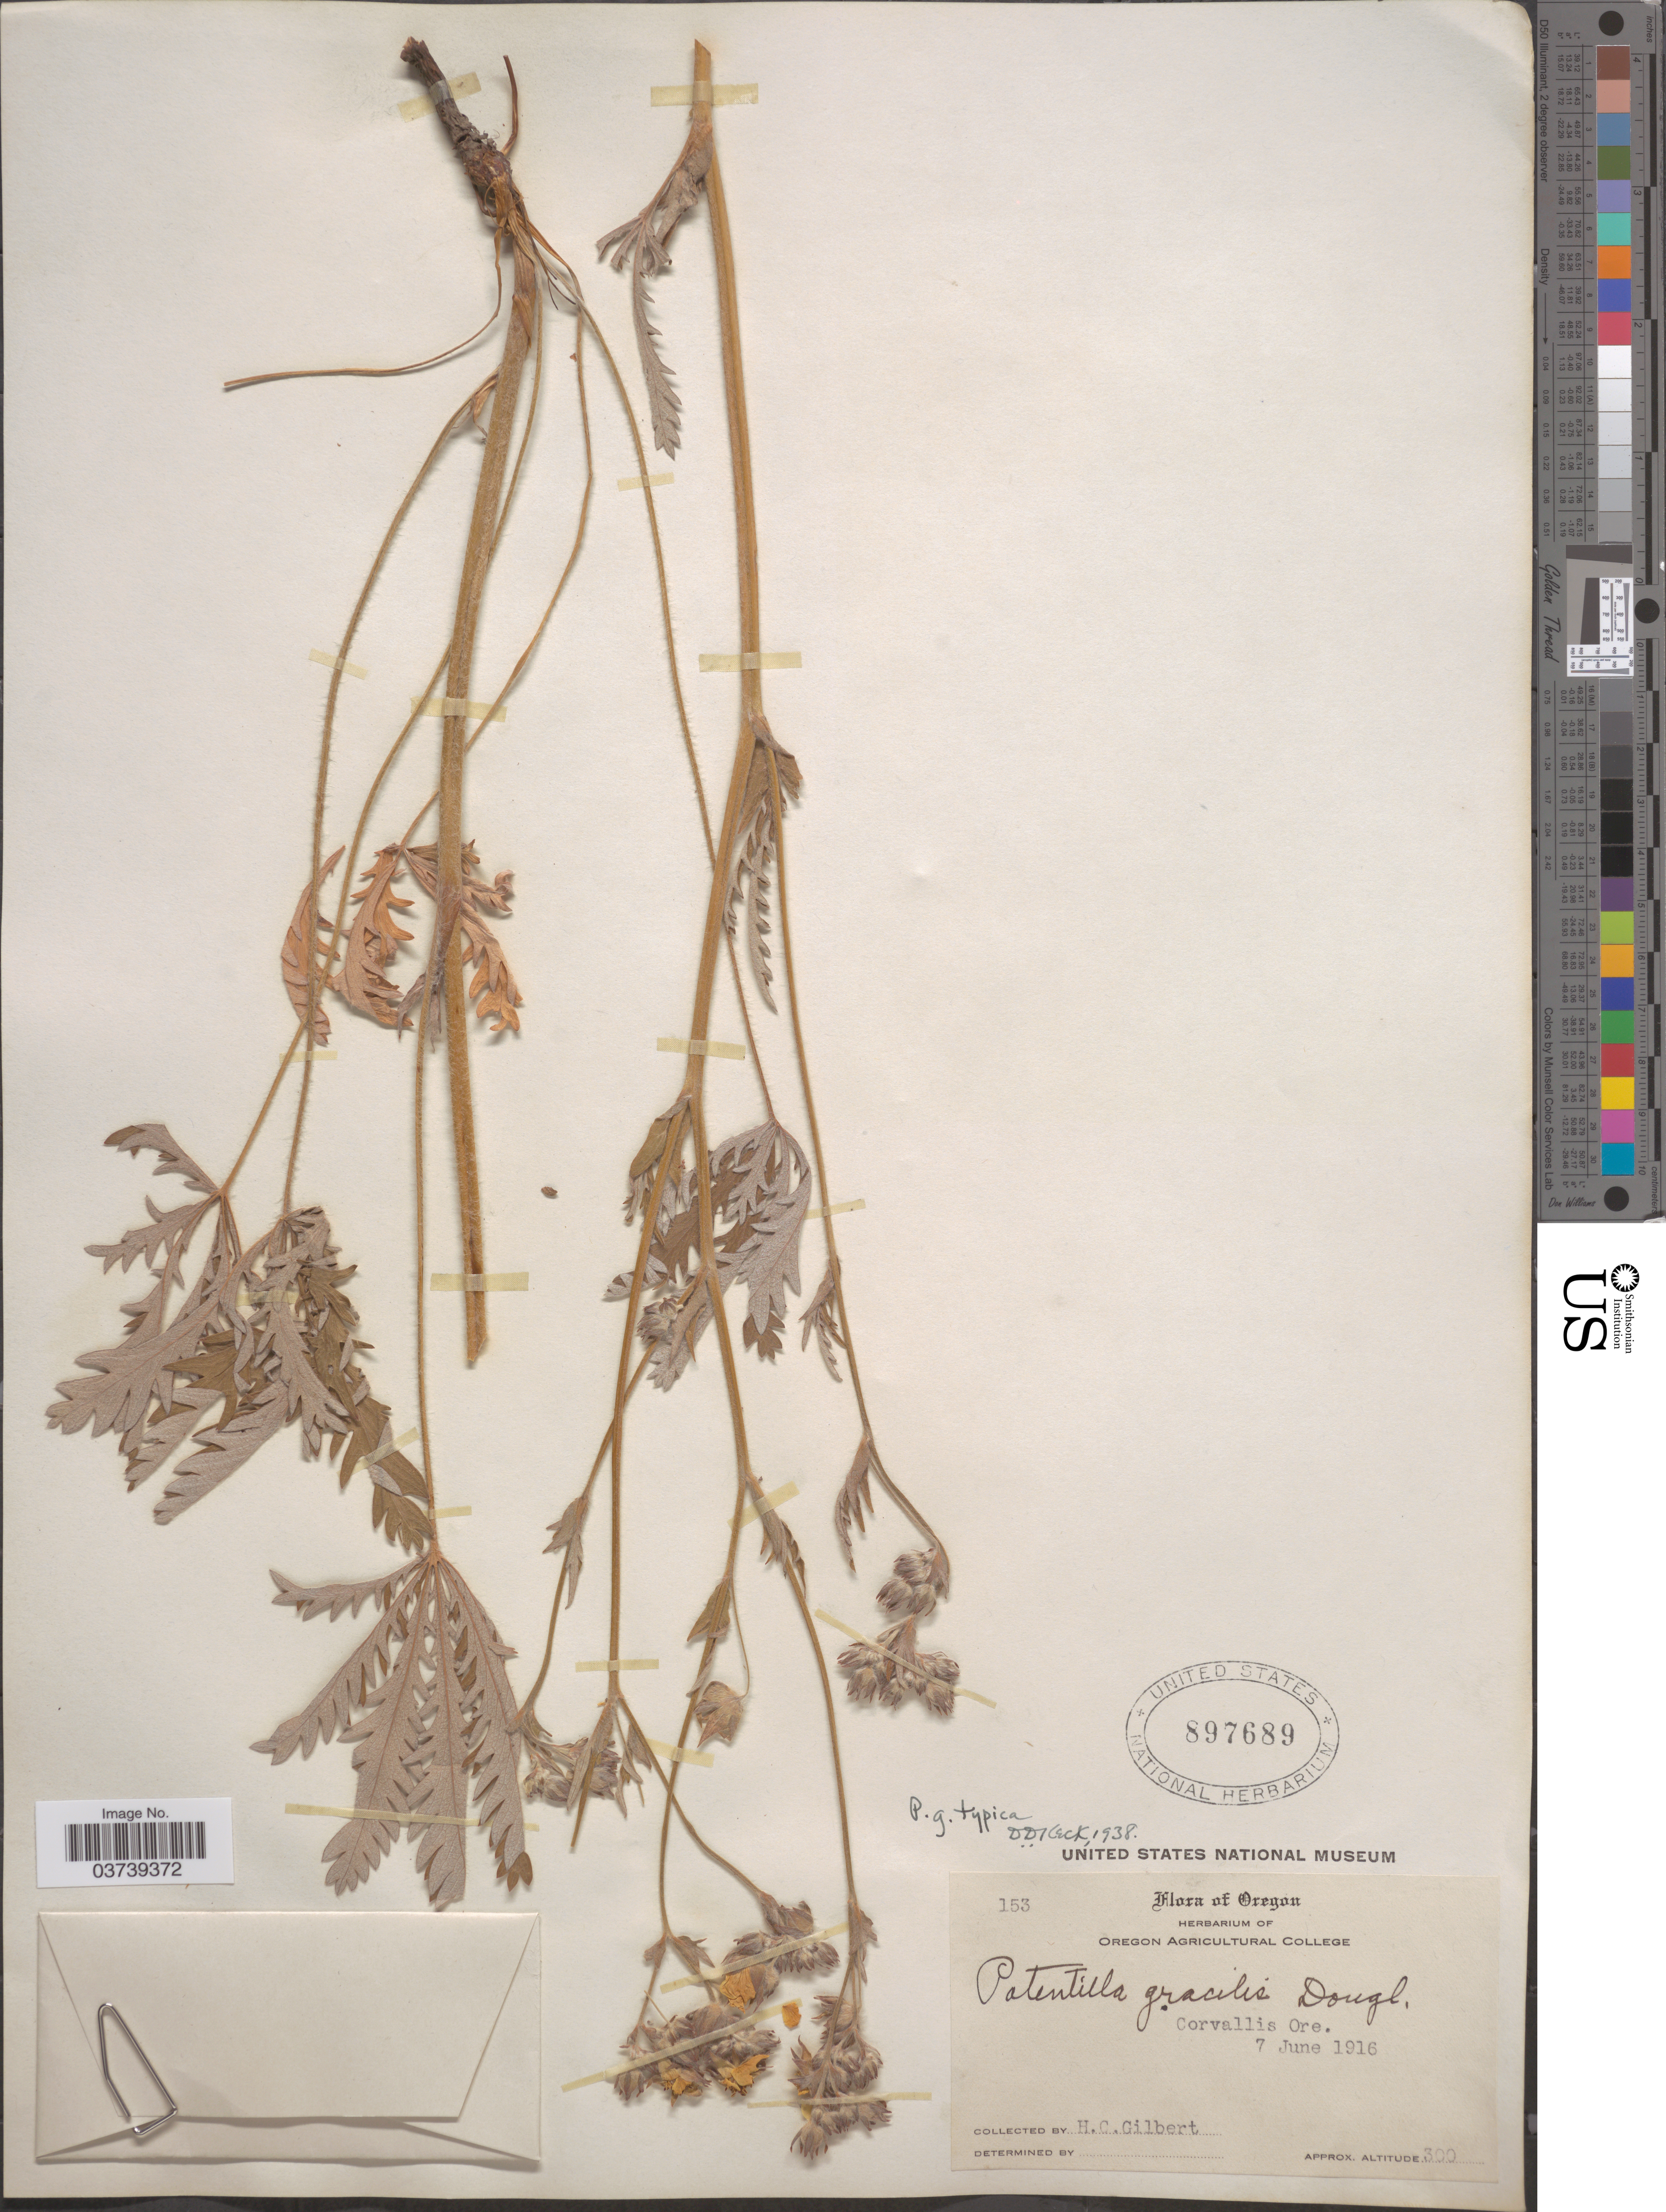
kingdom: Plantae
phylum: Tracheophyta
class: Magnoliopsida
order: Rosales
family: Rosaceae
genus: Potentilla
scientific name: Potentilla gracilis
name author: Douglas ex Hook.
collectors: H. Gilbert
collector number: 153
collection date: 1916-06-07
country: United States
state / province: Oregon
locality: Corvallis.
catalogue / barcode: US 897689